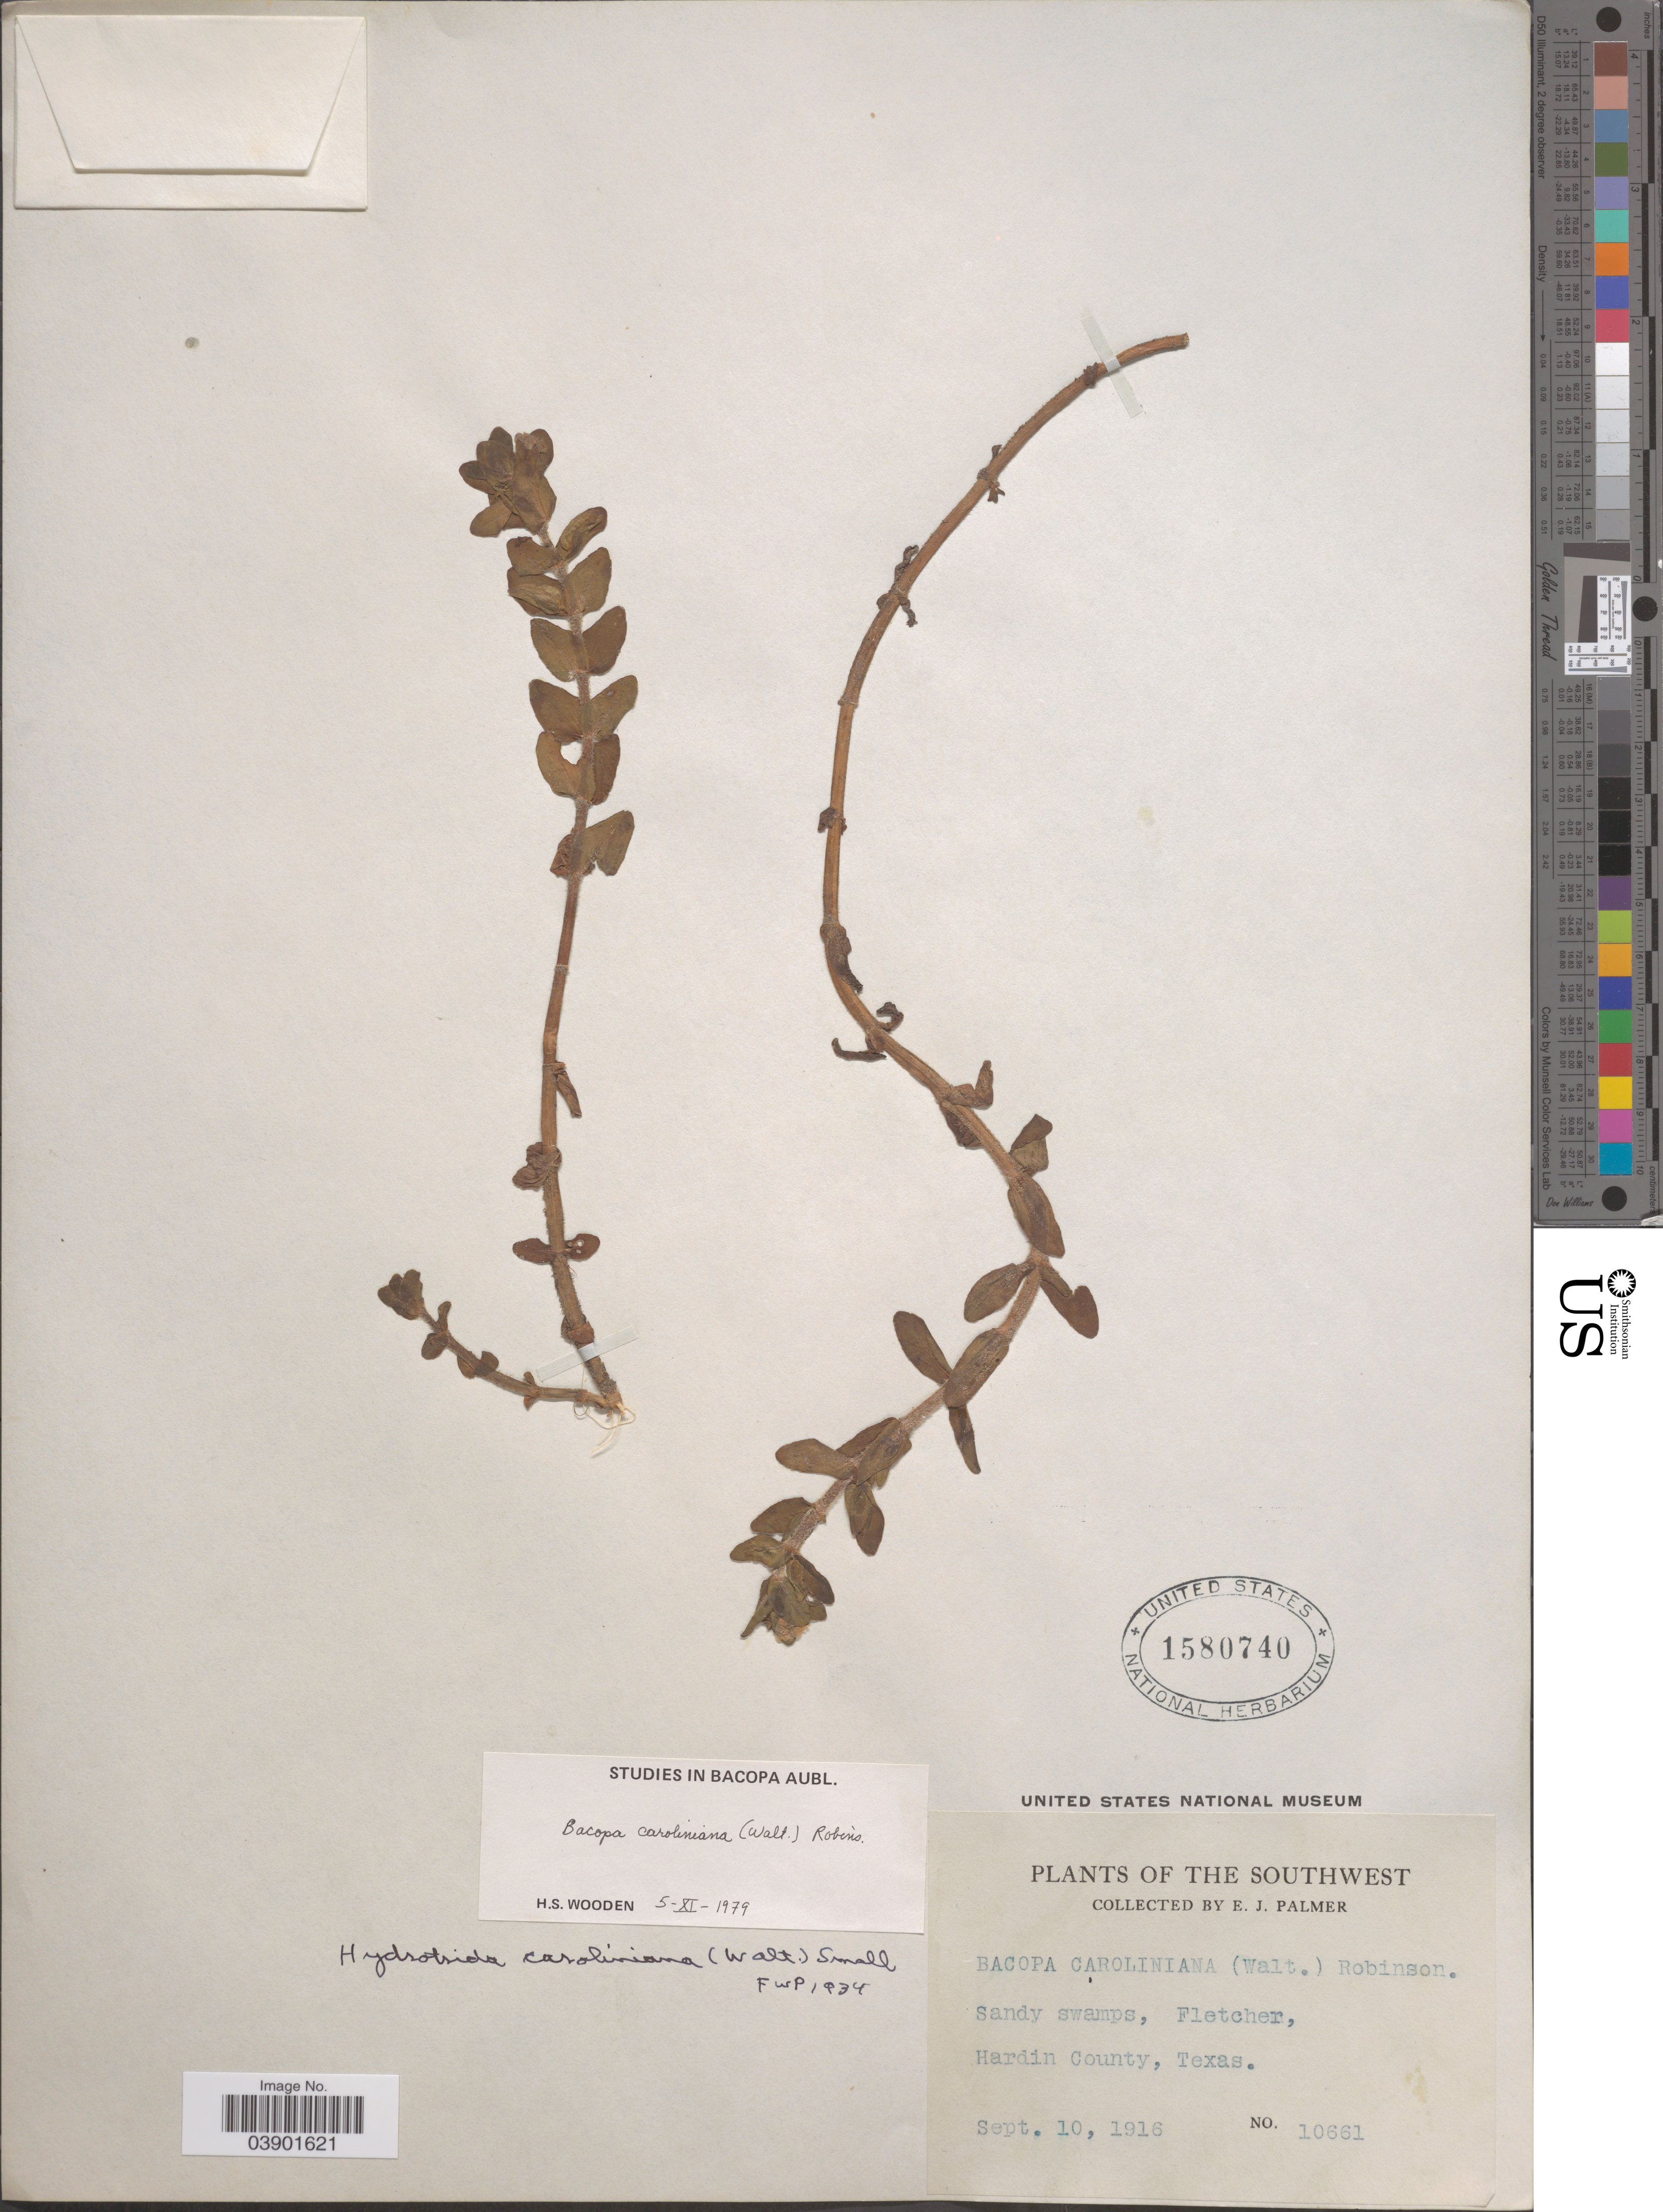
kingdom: Plantae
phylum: Tracheophyta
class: Magnoliopsida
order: Lamiales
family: Plantaginaceae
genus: Bacopa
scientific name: Bacopa caroliniana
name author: (Walter) B.L. Rob.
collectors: E. J. Palmer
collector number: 10661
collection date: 1916-09-10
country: United States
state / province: Texas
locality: Fletcher, Hardin County.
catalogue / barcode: US 1580740